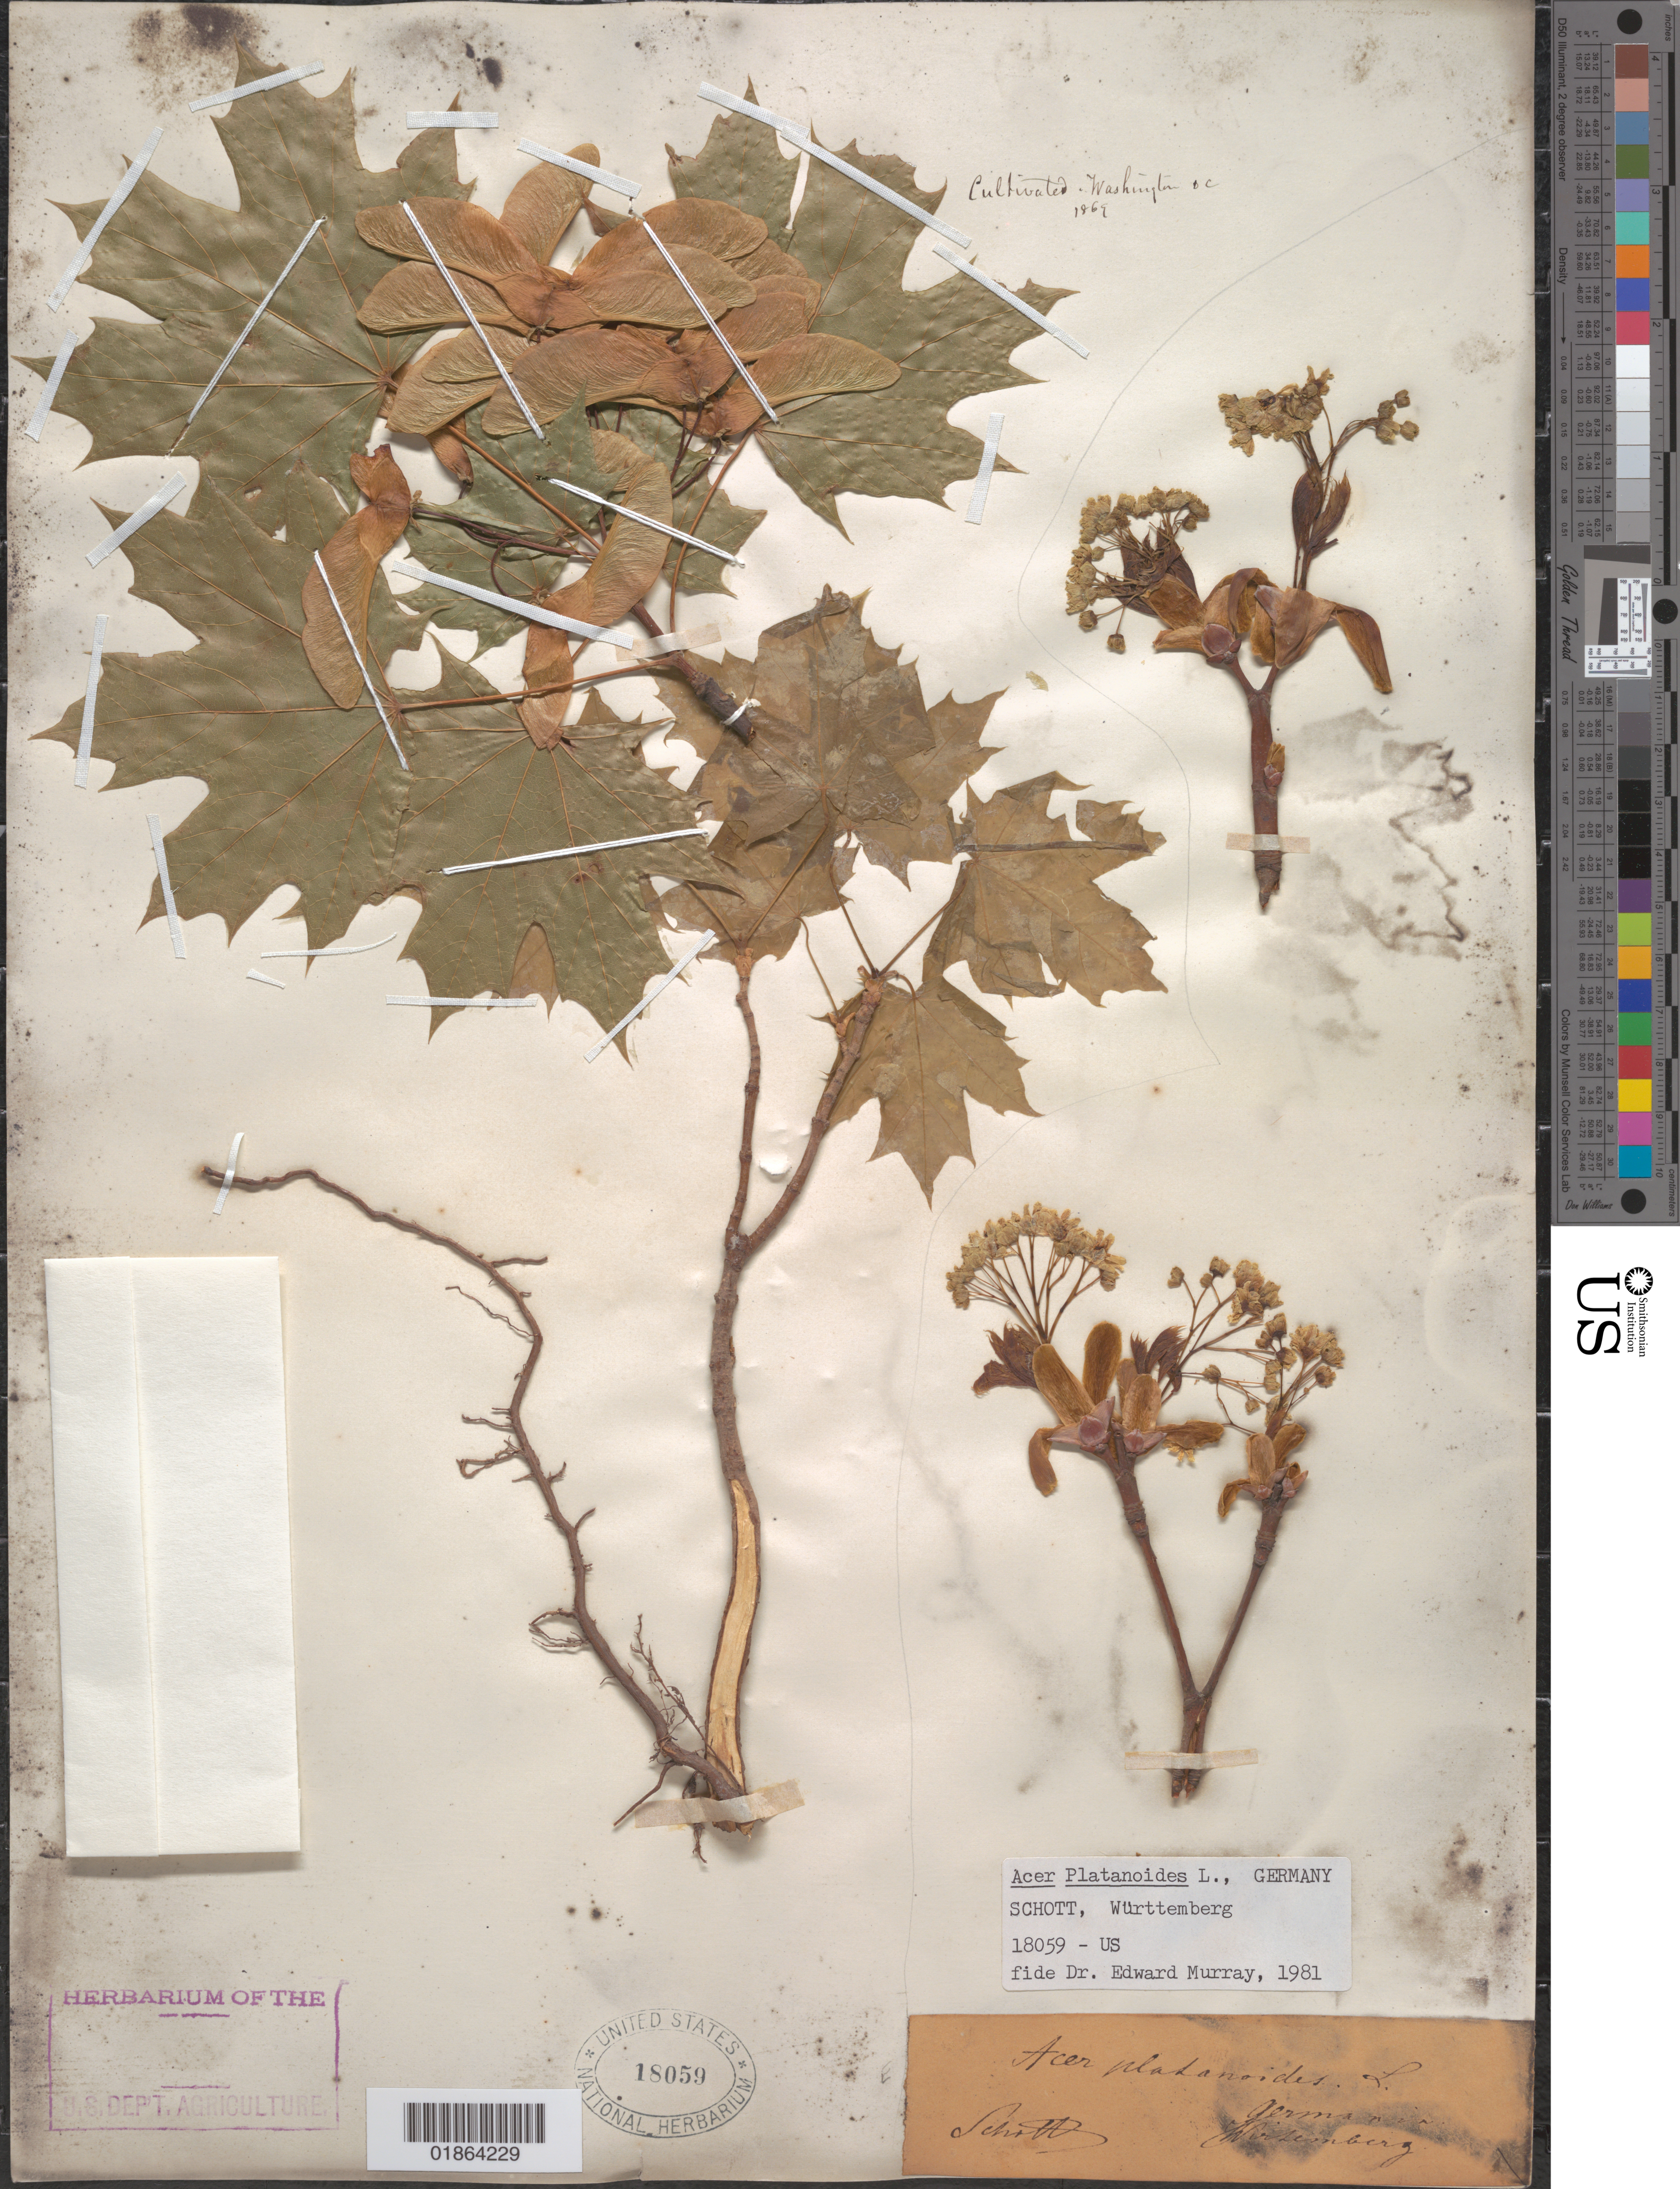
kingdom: Plantae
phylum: Tracheophyta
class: Magnoliopsida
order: Sapindales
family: Sapindaceae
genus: Acer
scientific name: Acer platanoides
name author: L.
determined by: Murray, Edward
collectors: Schott, --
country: Germany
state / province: Baden-württemberg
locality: Württemberg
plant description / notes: Sheet also contains a fruiting specimen labeled "Cultivated in Washington, D.C. 1969"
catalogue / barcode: US 18059